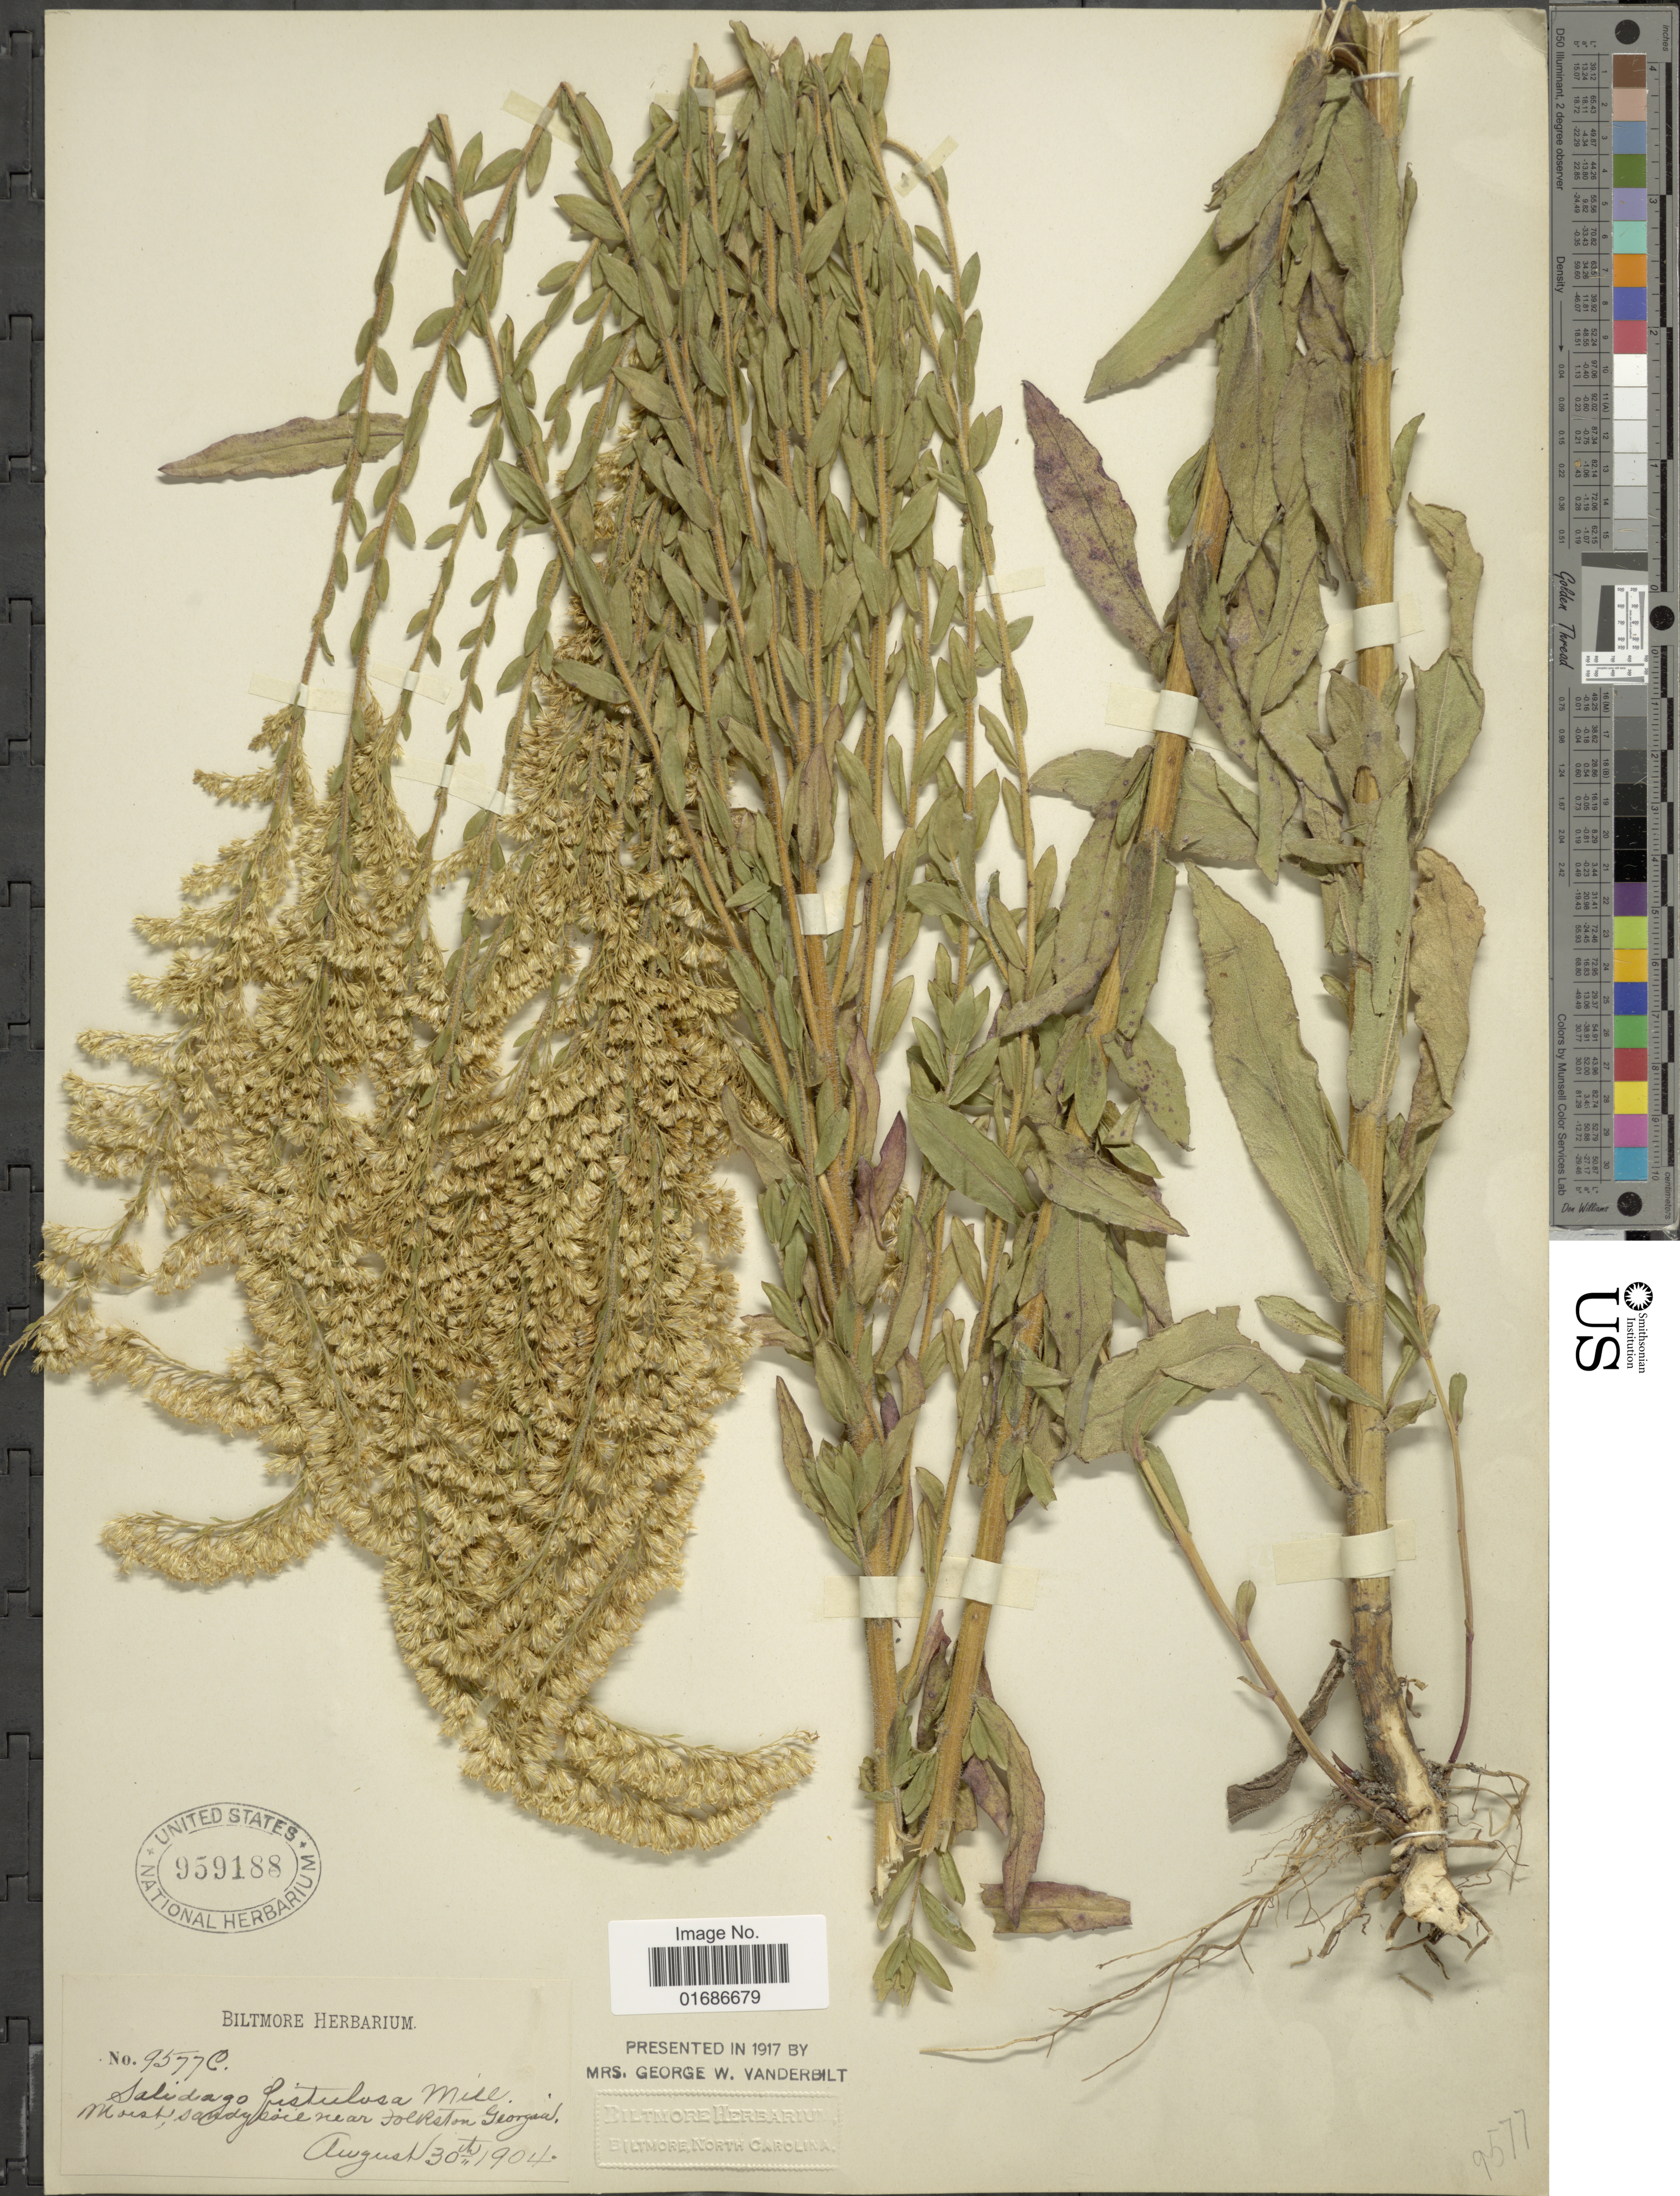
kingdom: Plantae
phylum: Tracheophyta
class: Magnoliopsida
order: Asterales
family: Asteraceae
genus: Solidago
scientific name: Solidago fistulosa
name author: Mill.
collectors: ex herb. Biltmore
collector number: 9577C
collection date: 1904-08-30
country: United States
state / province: Georgia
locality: Moist sandy soil near Folrston Georgia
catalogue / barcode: US 959188